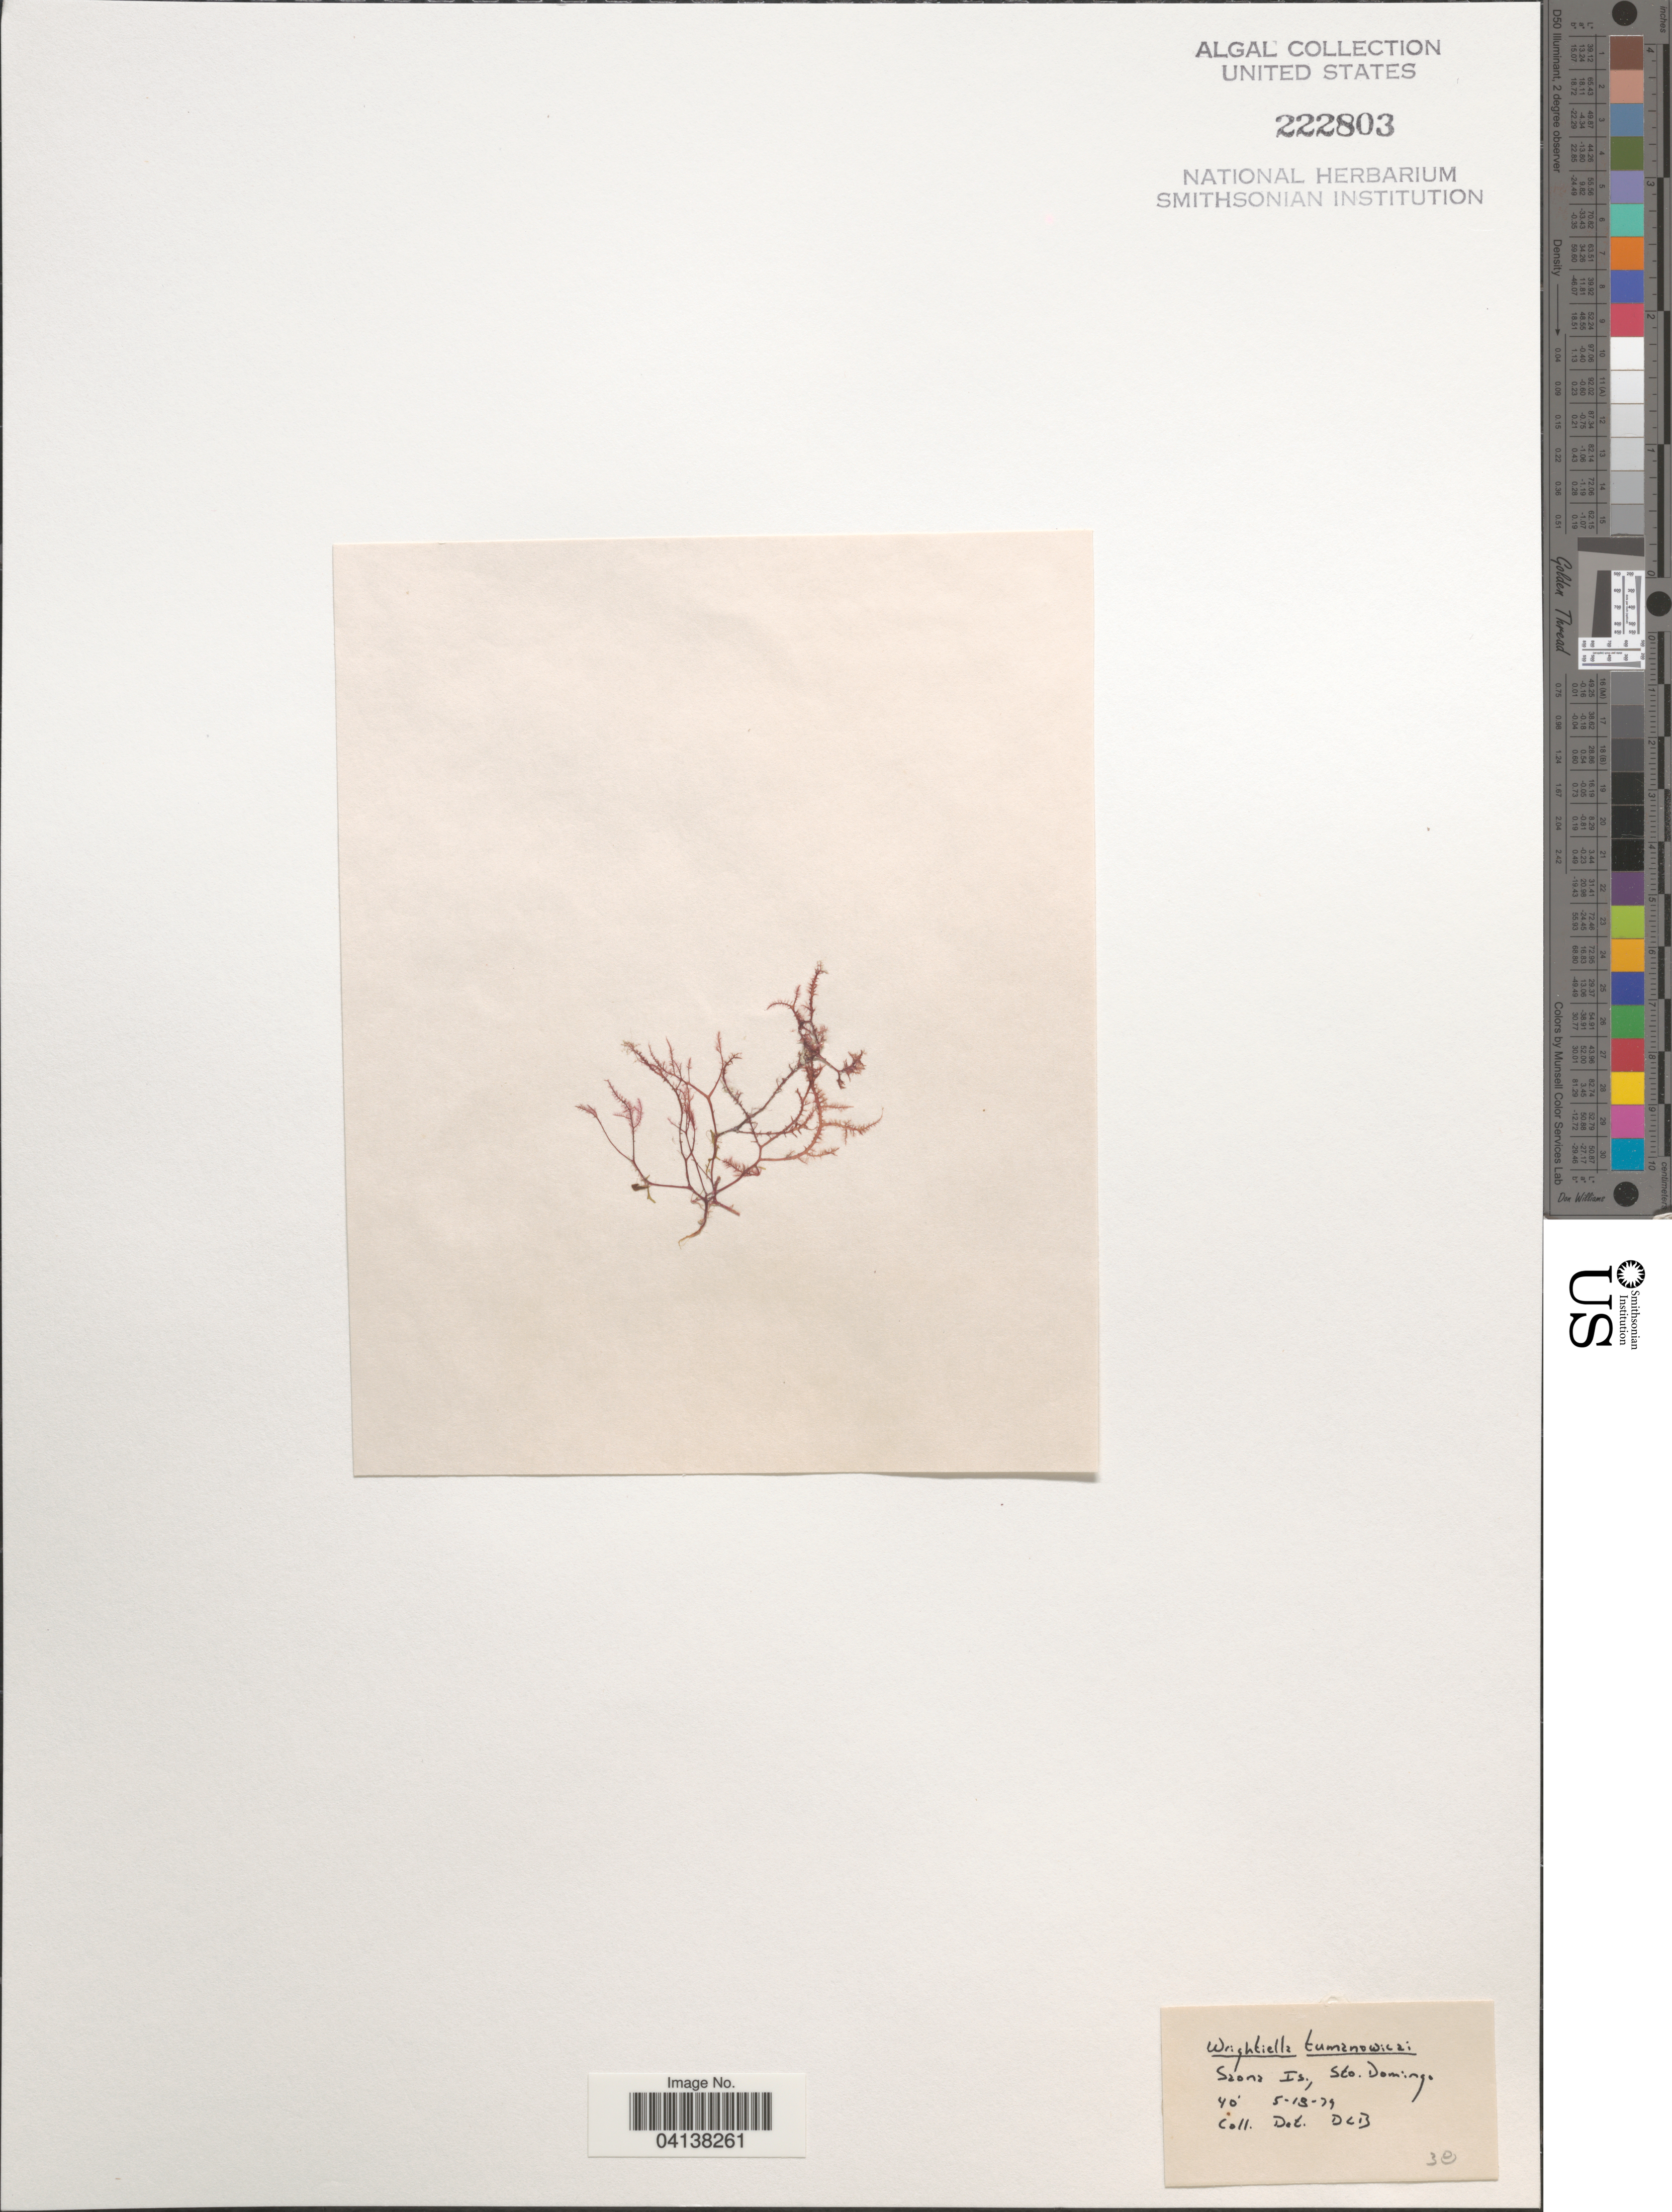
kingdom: Plantae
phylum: Rhodophyta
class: Florideophyceae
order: Ceramiales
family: Rhodomelaceae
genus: Wrightiella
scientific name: Wrightiella tumanowiczii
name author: (Gatty ex Harv.) F. Schmitz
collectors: D. L. B.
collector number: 38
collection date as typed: Transcribed d/m/y: 13/5/74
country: Dominican Republic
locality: Saona Is., Sto. Domingo.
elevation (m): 12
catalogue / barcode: US 222803